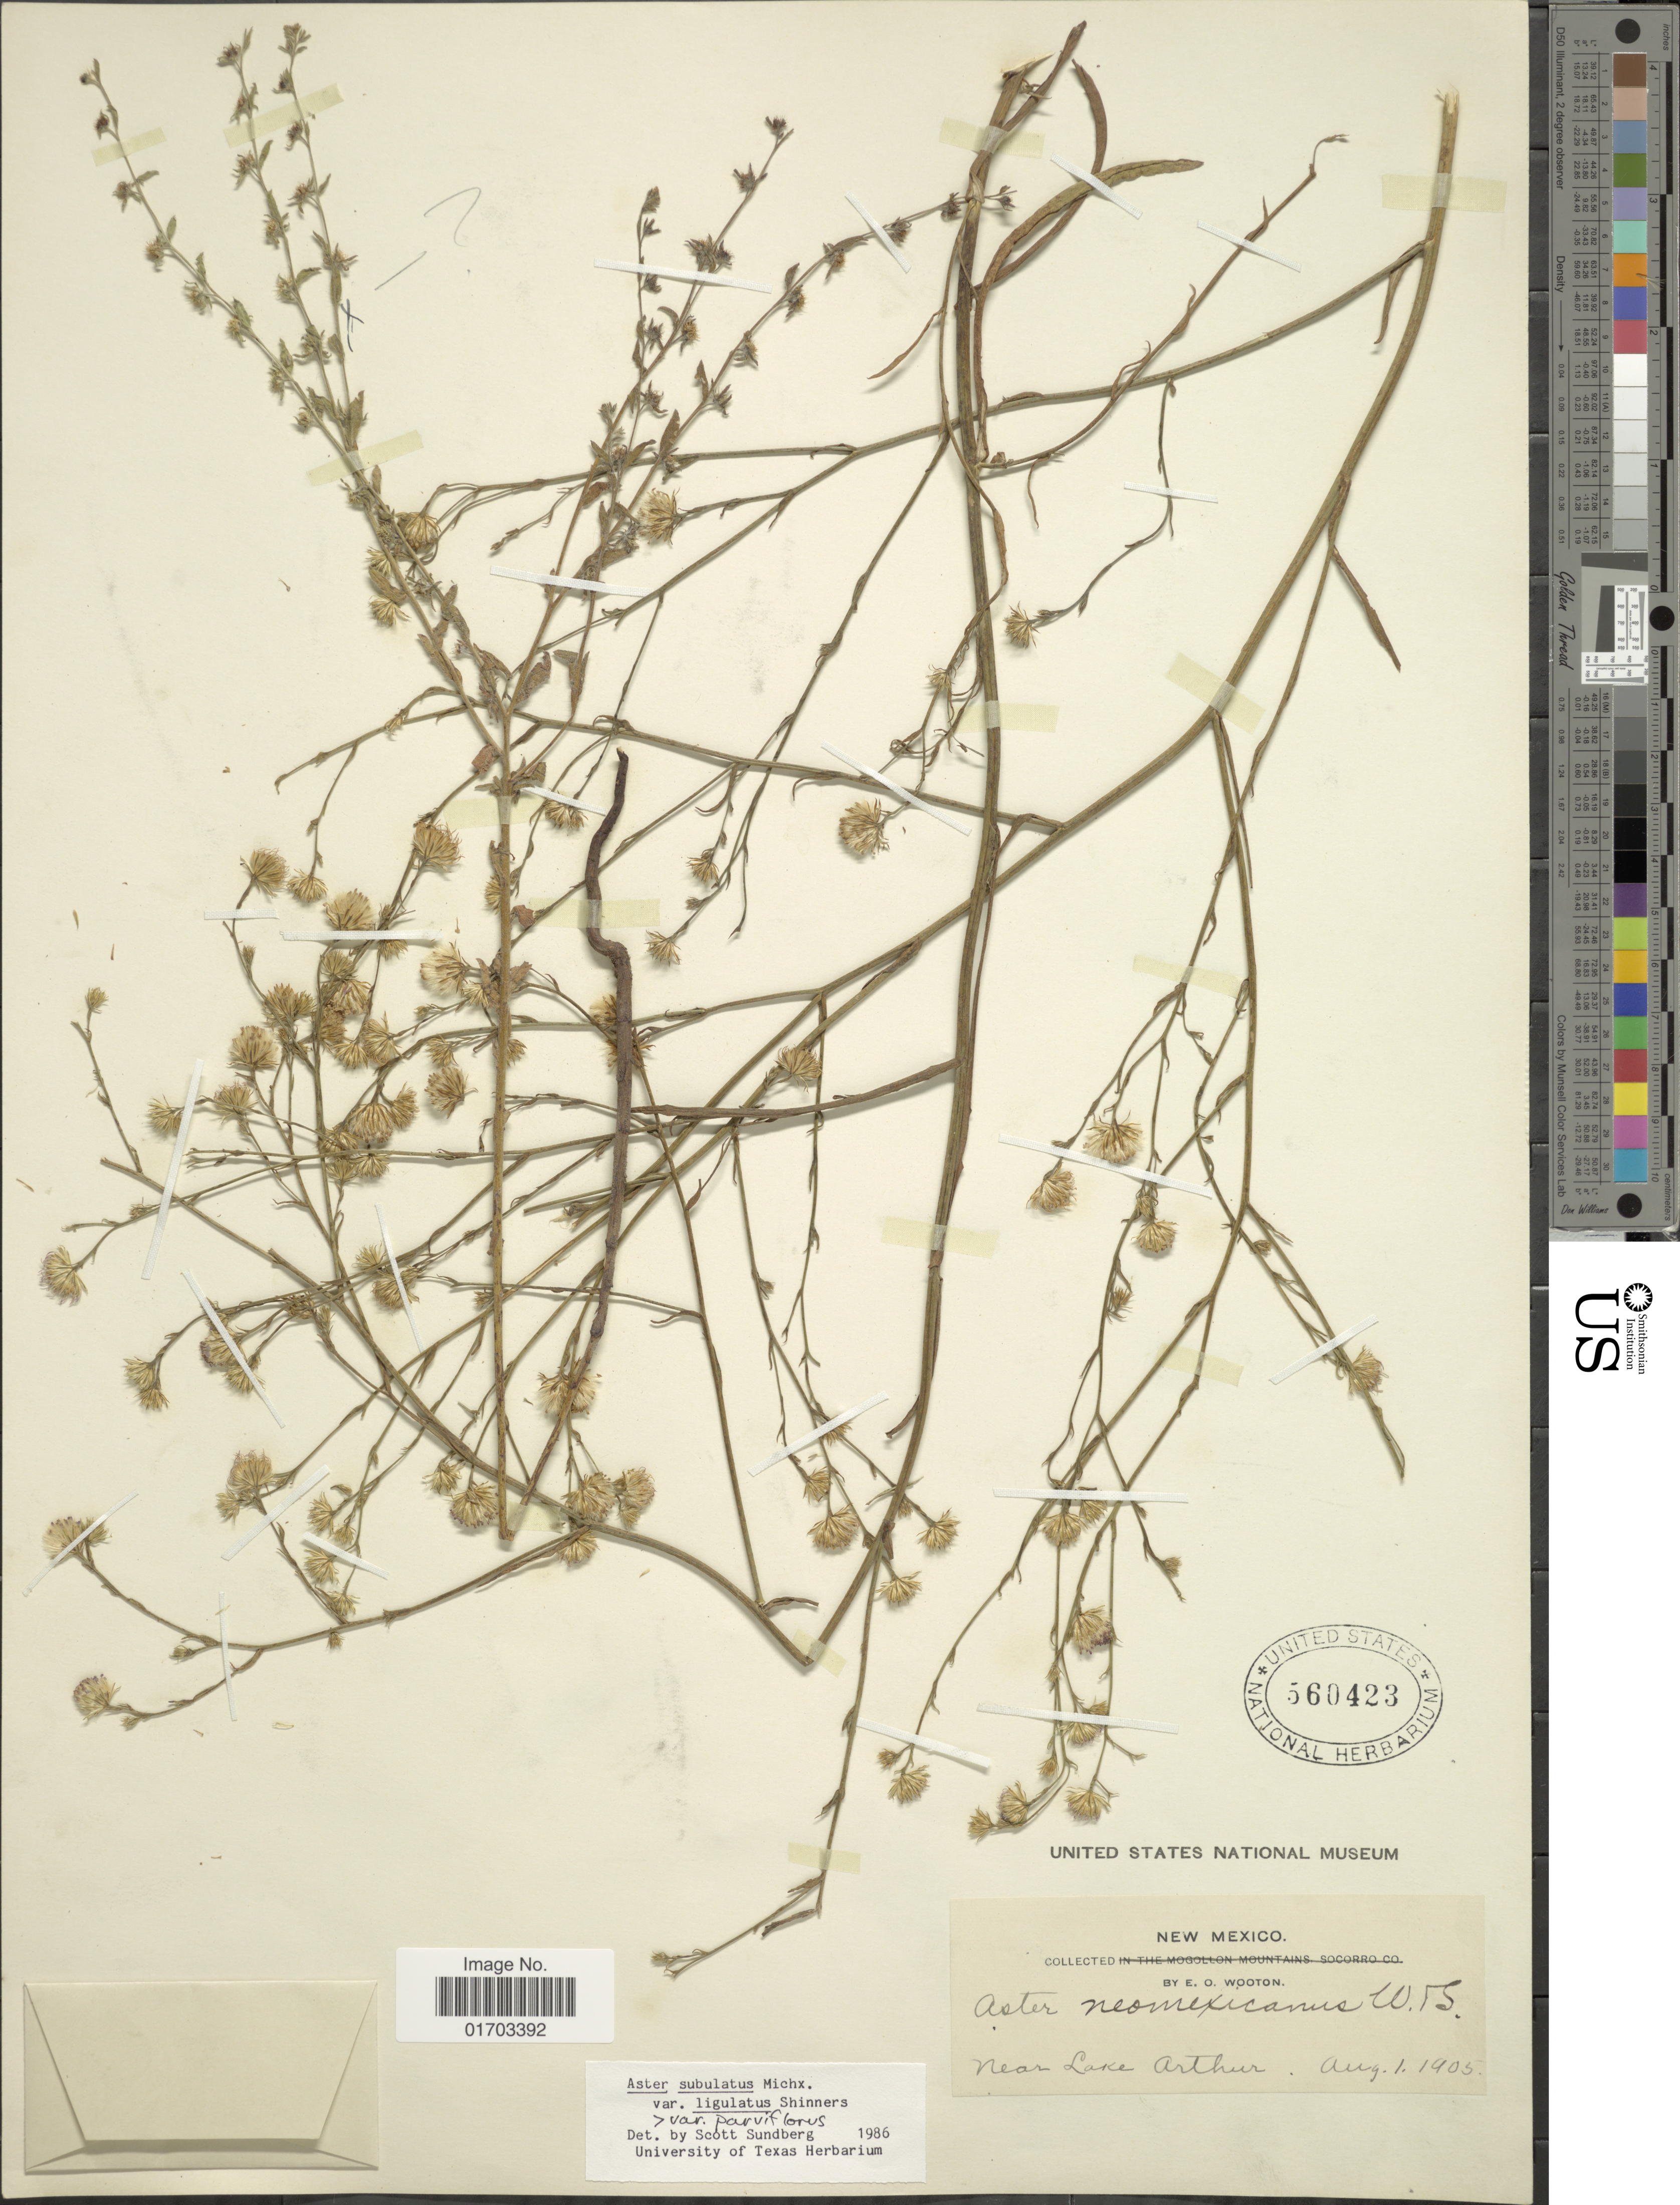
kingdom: Plantae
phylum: Tracheophyta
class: Magnoliopsida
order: Asterales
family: Asteraceae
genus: Symphyotrichum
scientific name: Symphyotrichum subulatum var. ligulatum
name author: (Shinners) S.D. Sundb.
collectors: E. O. Wooton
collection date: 1905-08-01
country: United States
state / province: New Mexico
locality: Near Lake Arthur.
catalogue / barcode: US 560423